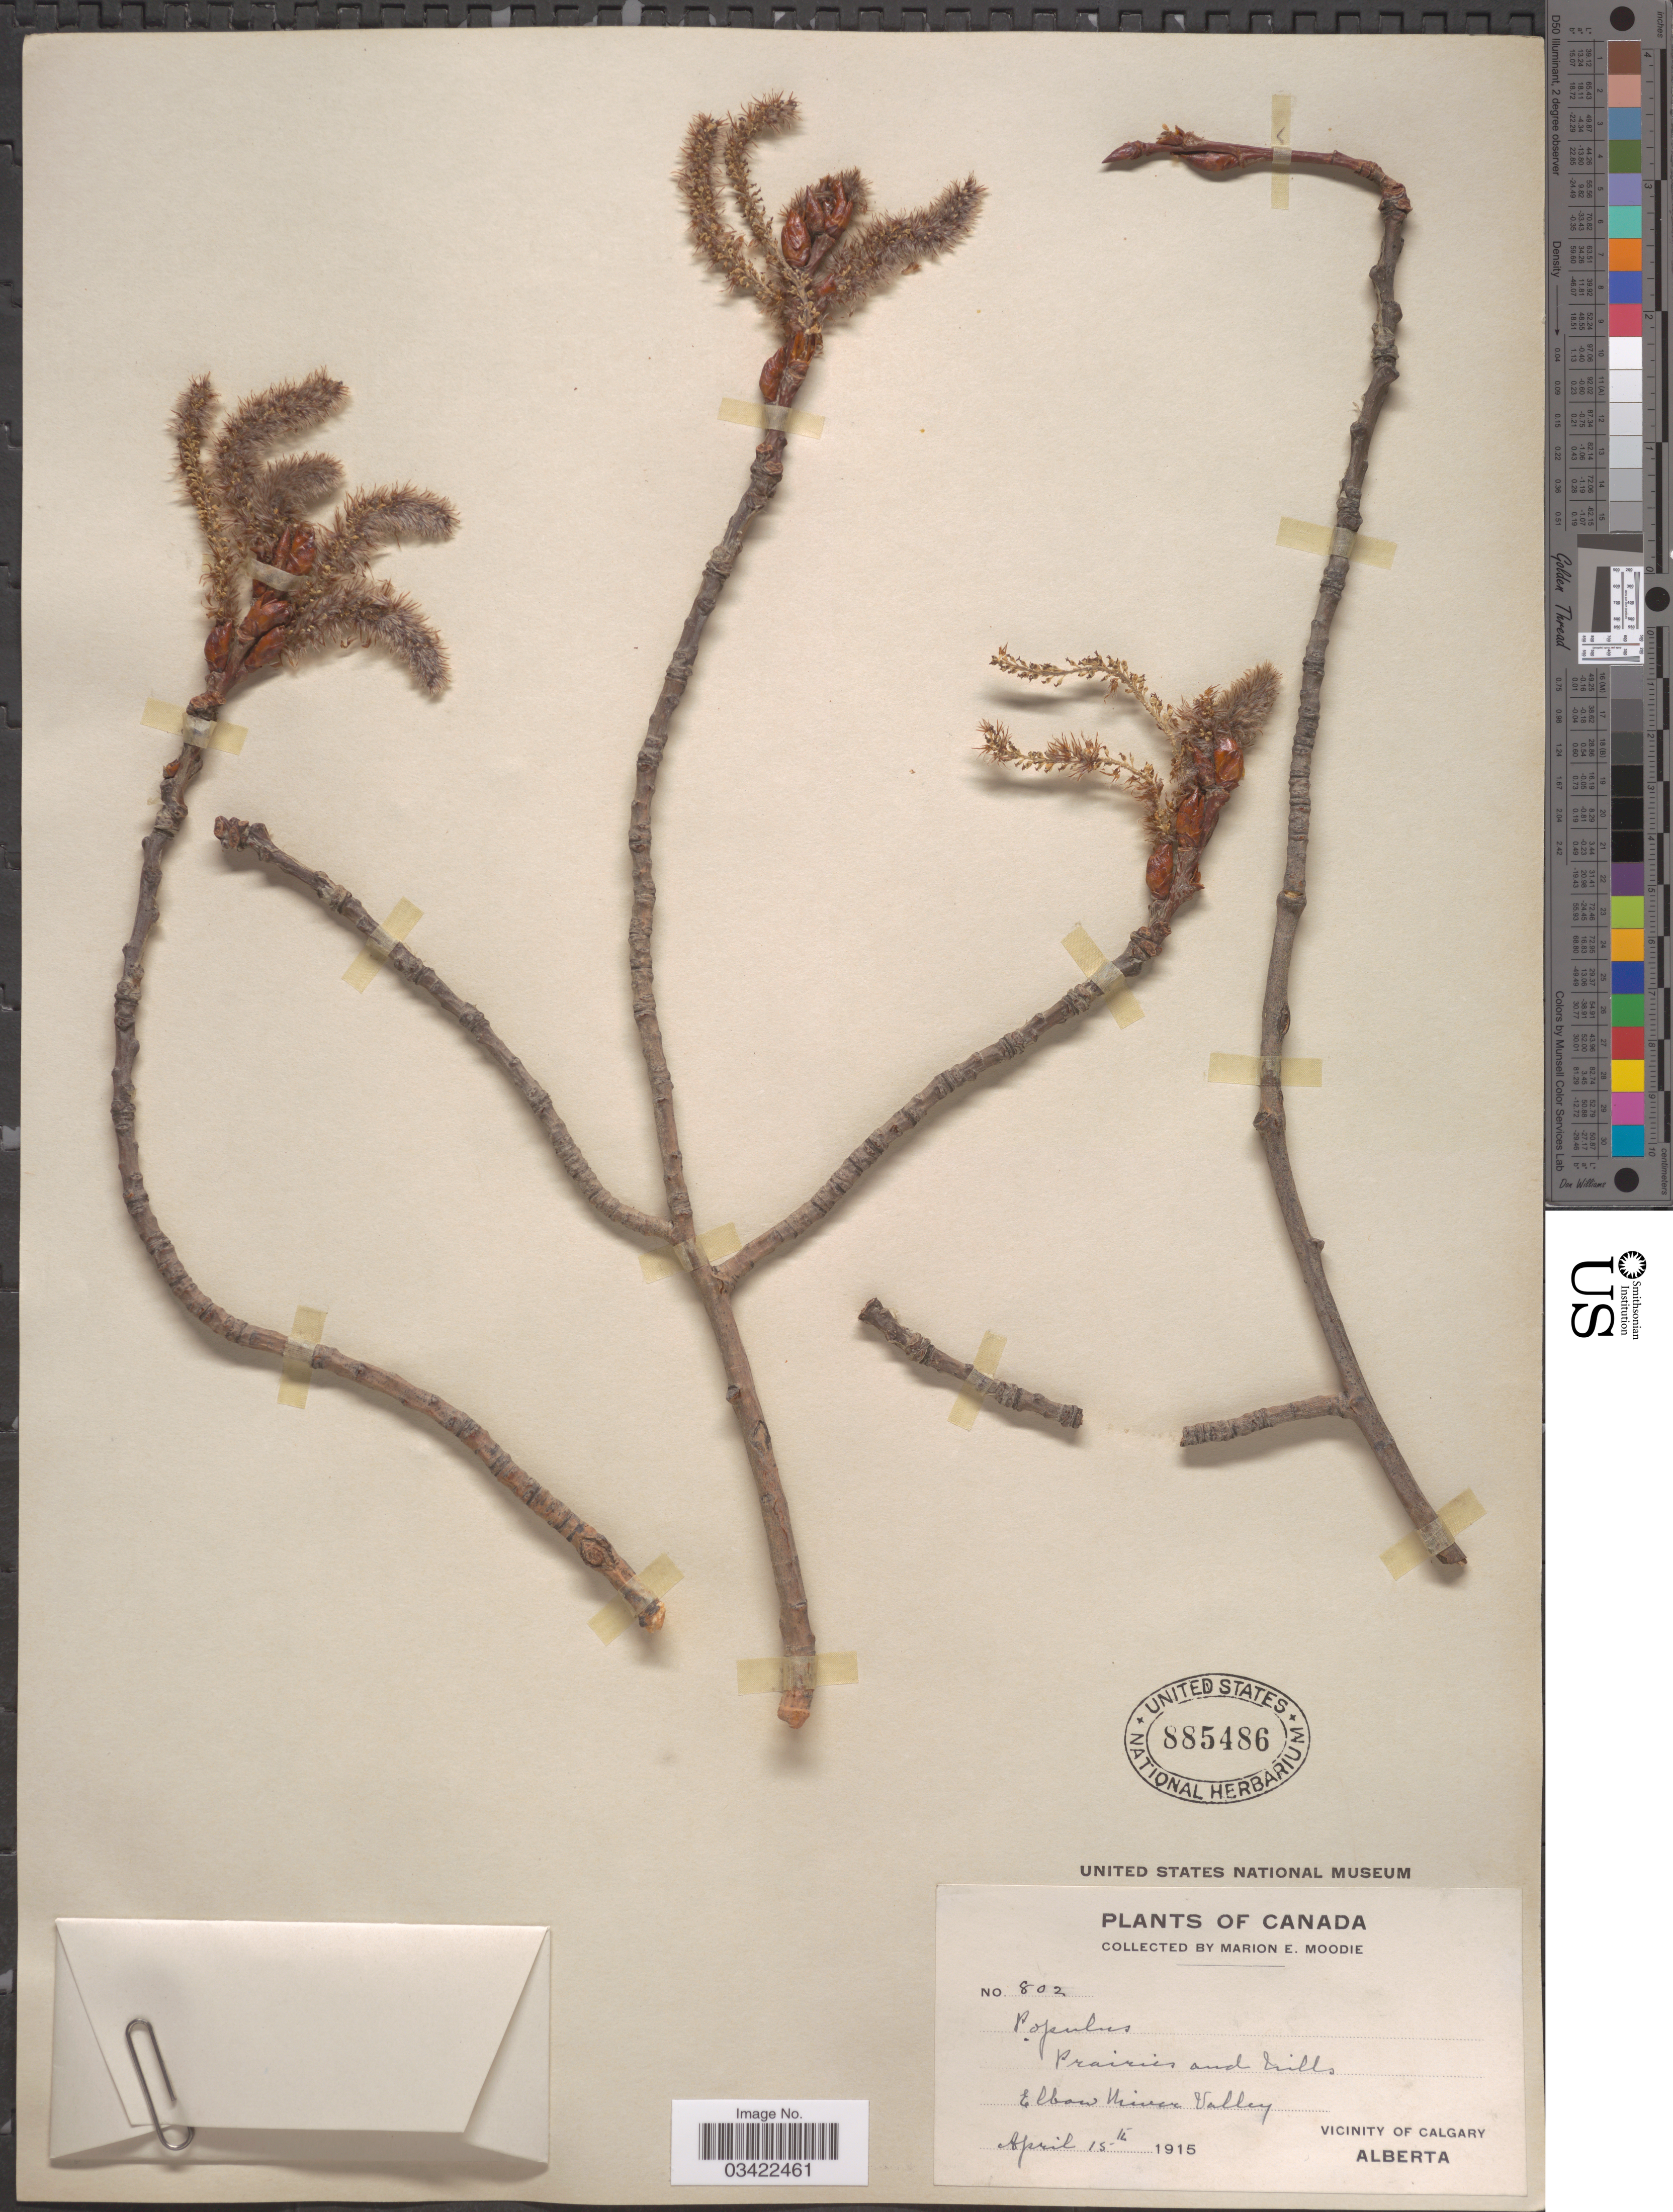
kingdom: Plantae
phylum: Tracheophyta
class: Magnoliopsida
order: Malpighiales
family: Salicaceae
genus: Populus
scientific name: Populus tremuloides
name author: Michx.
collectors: M. E. Moodie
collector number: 802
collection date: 1915-04-15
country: Canada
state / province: Alberta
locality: Elbow River Valley. Vicinity of Calgary.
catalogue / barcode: US 885486